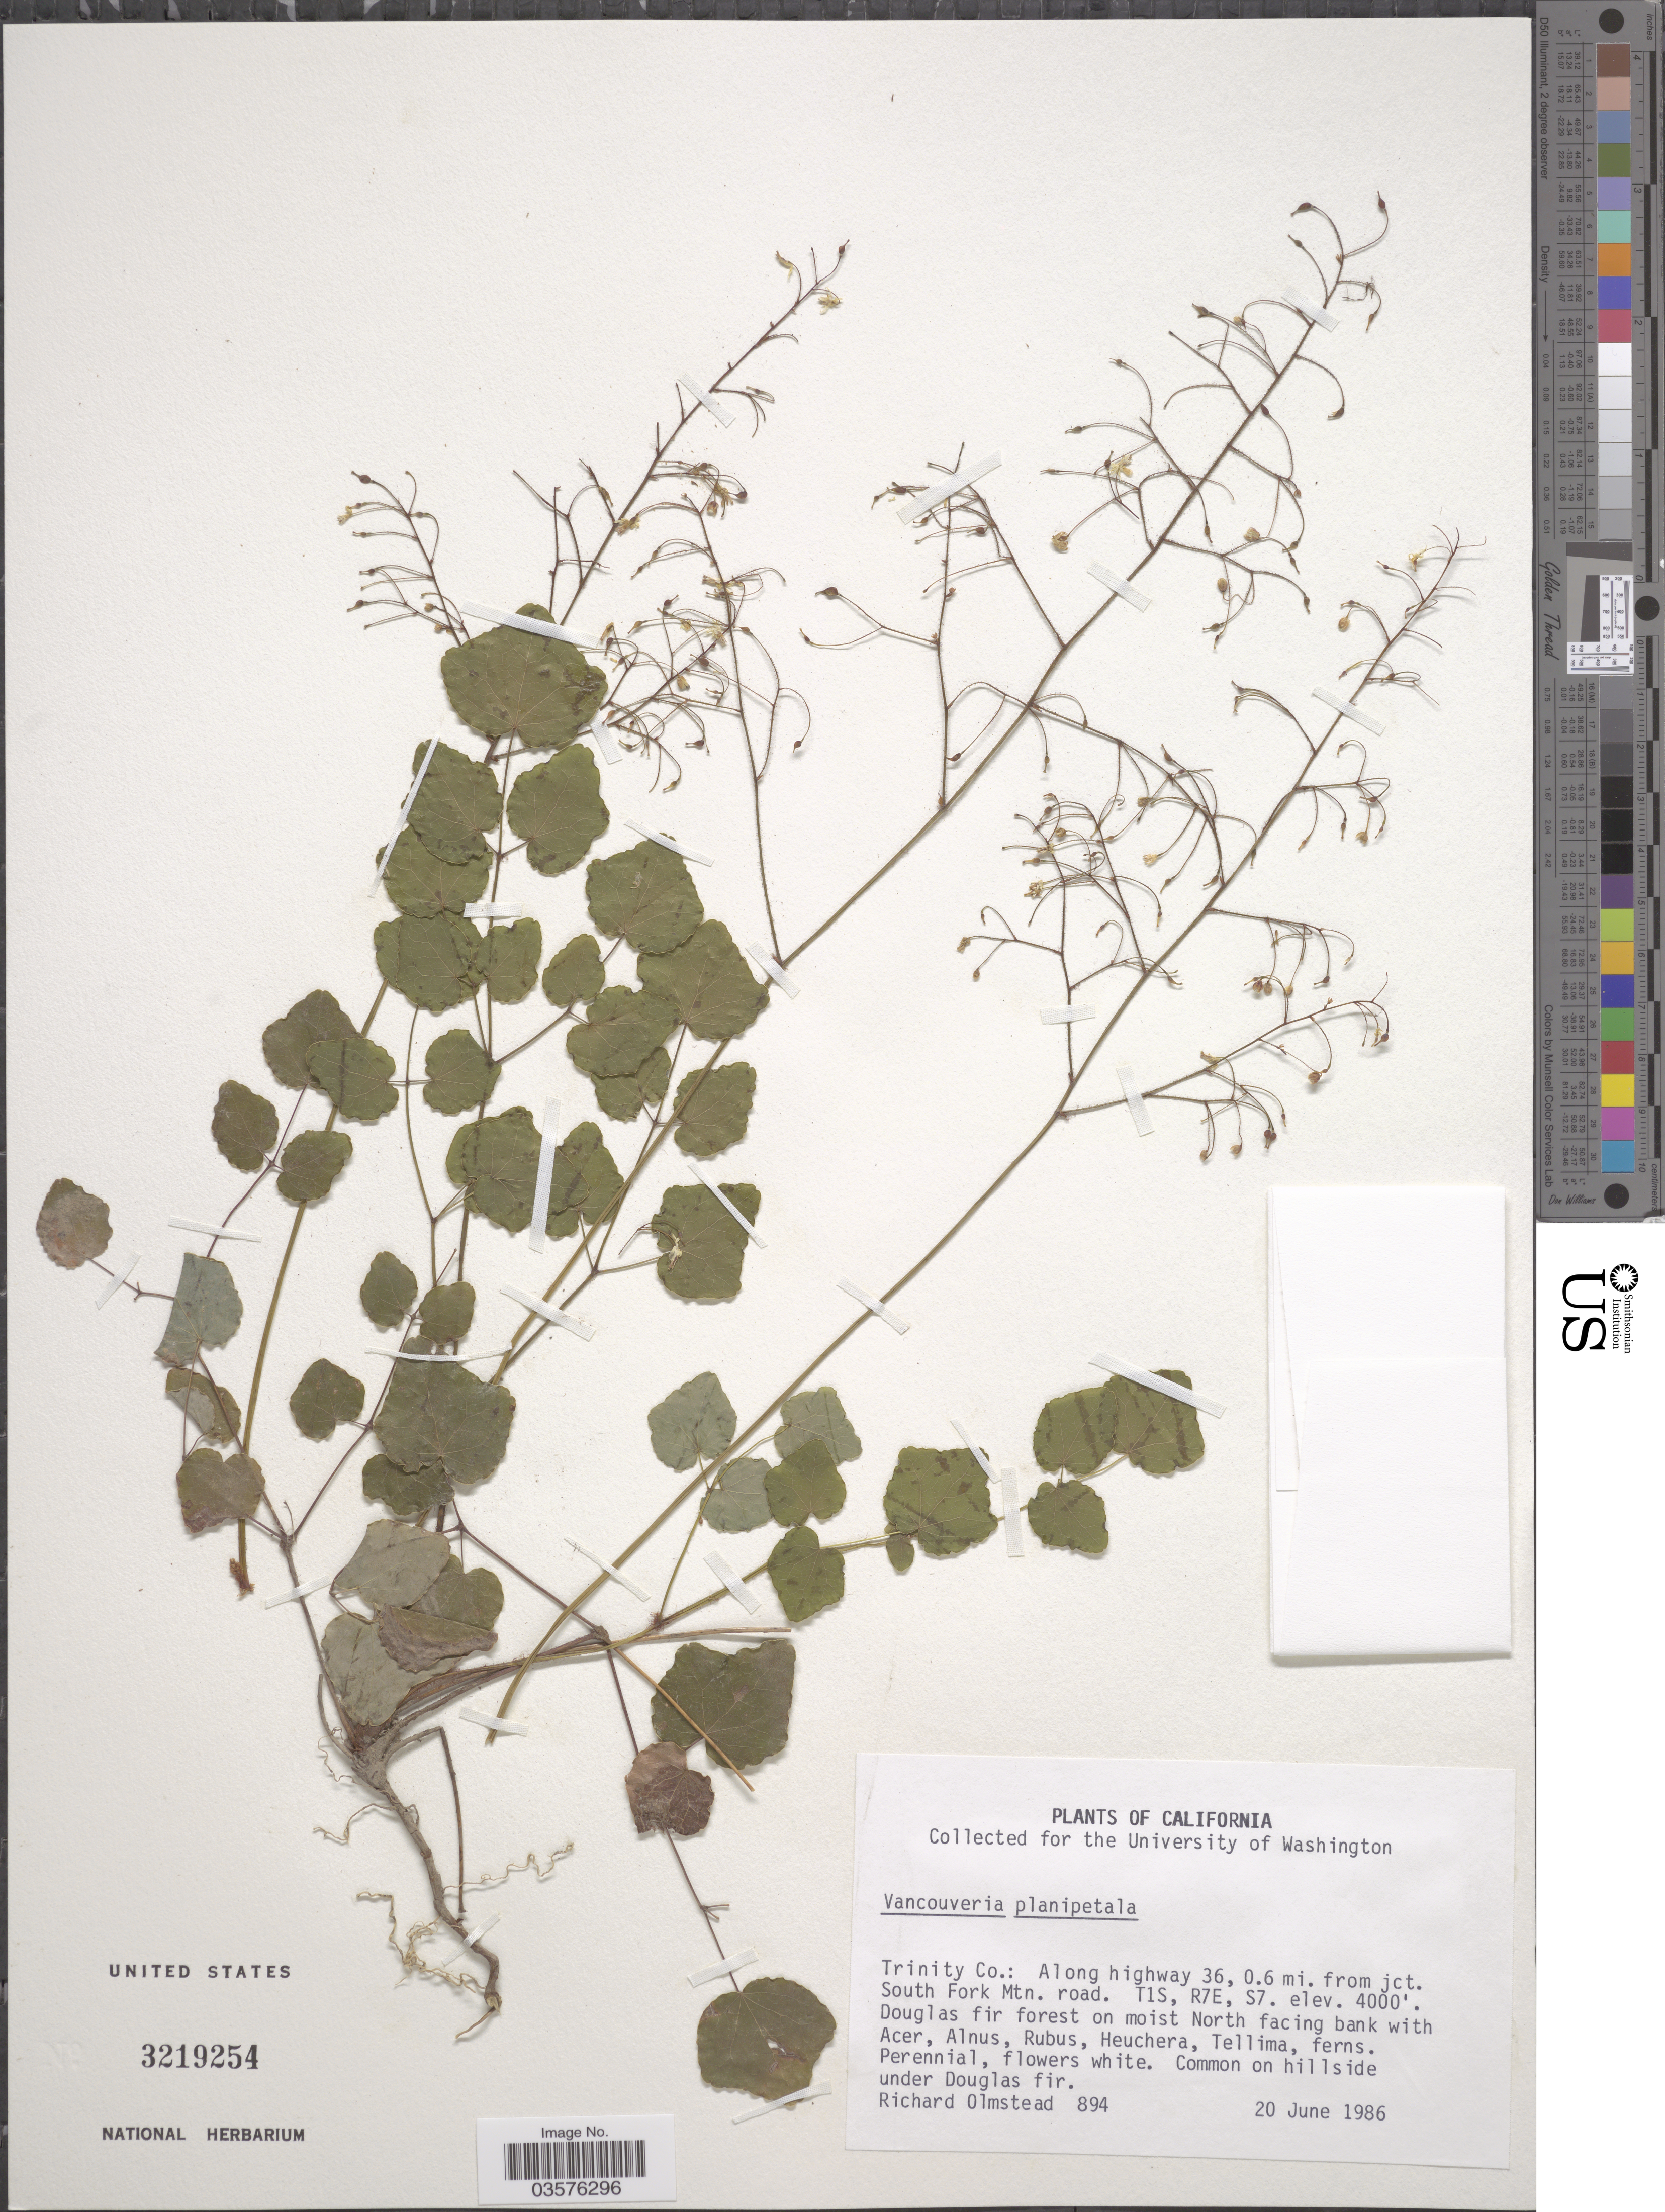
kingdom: Plantae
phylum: Tracheophyta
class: Magnoliopsida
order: Ranunculales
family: Berberidaceae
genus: Vancouveria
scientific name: Vancouveria planipetala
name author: Calloni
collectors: R. Olmstead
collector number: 894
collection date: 1986-06-20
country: United States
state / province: California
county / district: Trinity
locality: Trinity Co.: Along highway 36, 0.6 mi. from jct. South Fork Mtn. road. T1S, R7E, S7.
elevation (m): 1219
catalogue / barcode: US 3219254